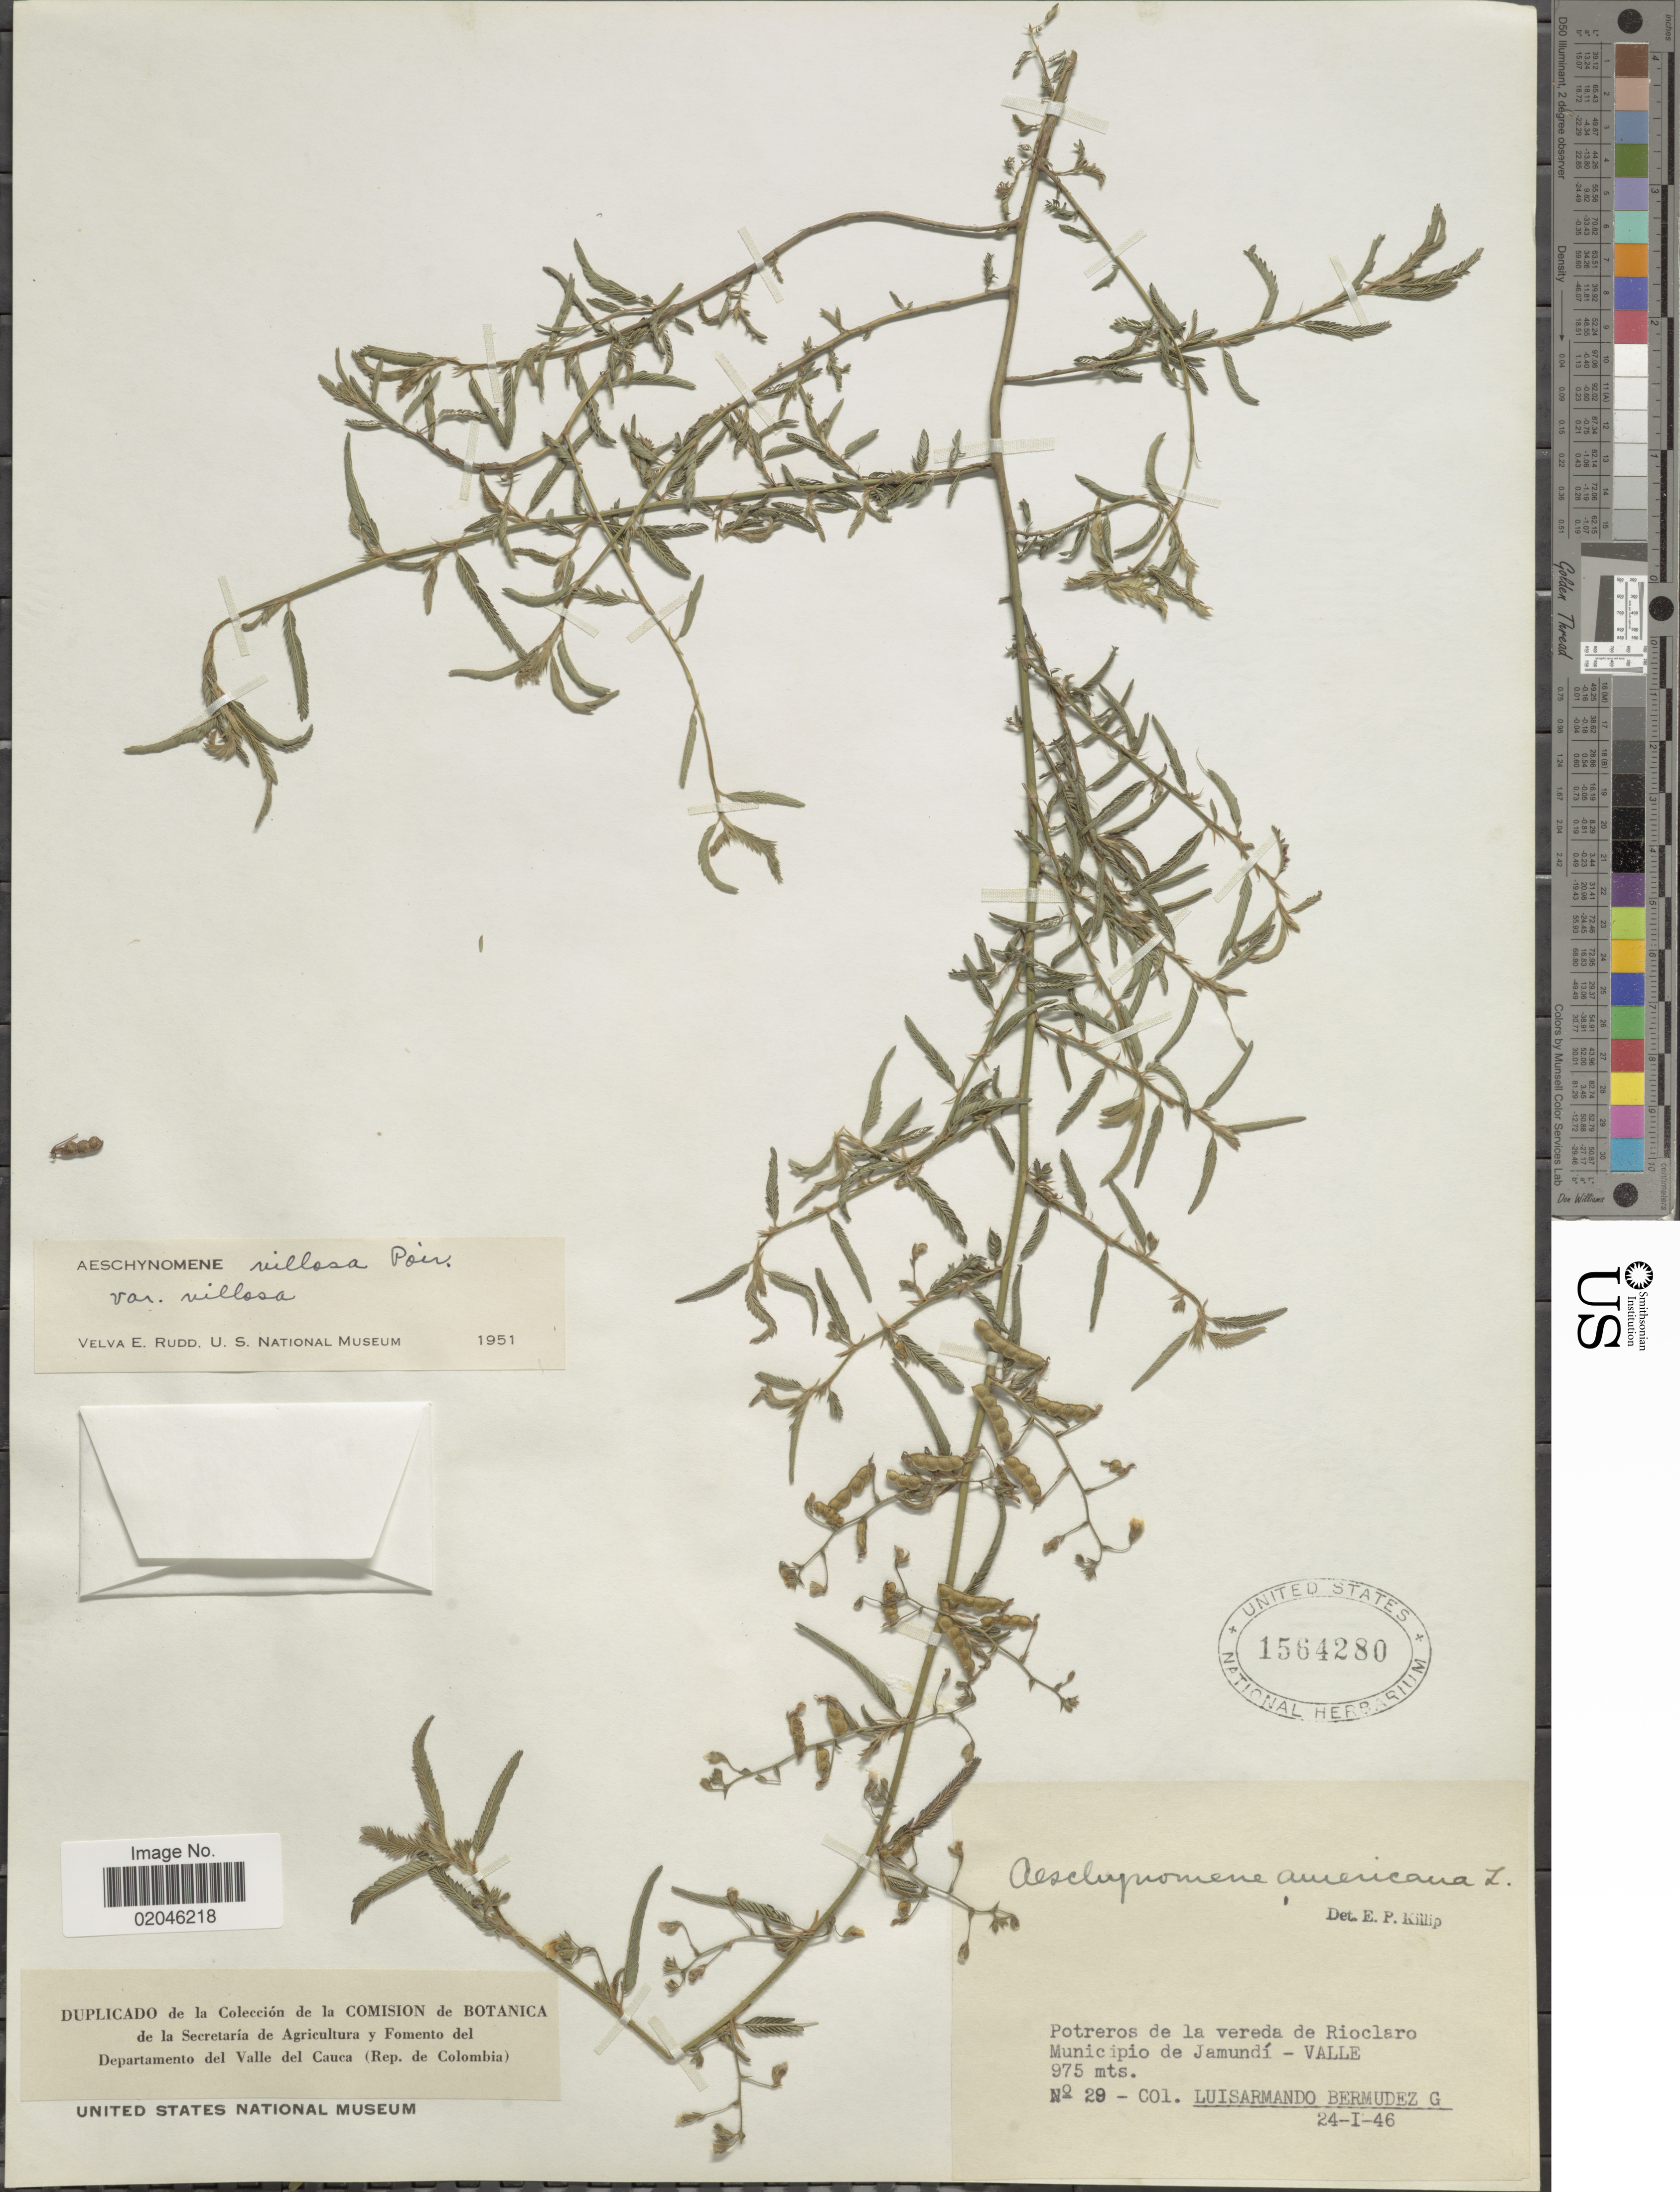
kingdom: Plantae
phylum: Tracheophyta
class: Magnoliopsida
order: Fabales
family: Fabaceae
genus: Aeschynomene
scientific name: Aeschynomene villosa var. villosa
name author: Poir.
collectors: L. Bermudez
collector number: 29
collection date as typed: Transcribed d/m/y: 24/1/46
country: Colombia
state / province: Valle del Cauca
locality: Potreros de la vereda de Rioclaro, Municipio de Jamundi-Valle.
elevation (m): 975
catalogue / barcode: US 156280